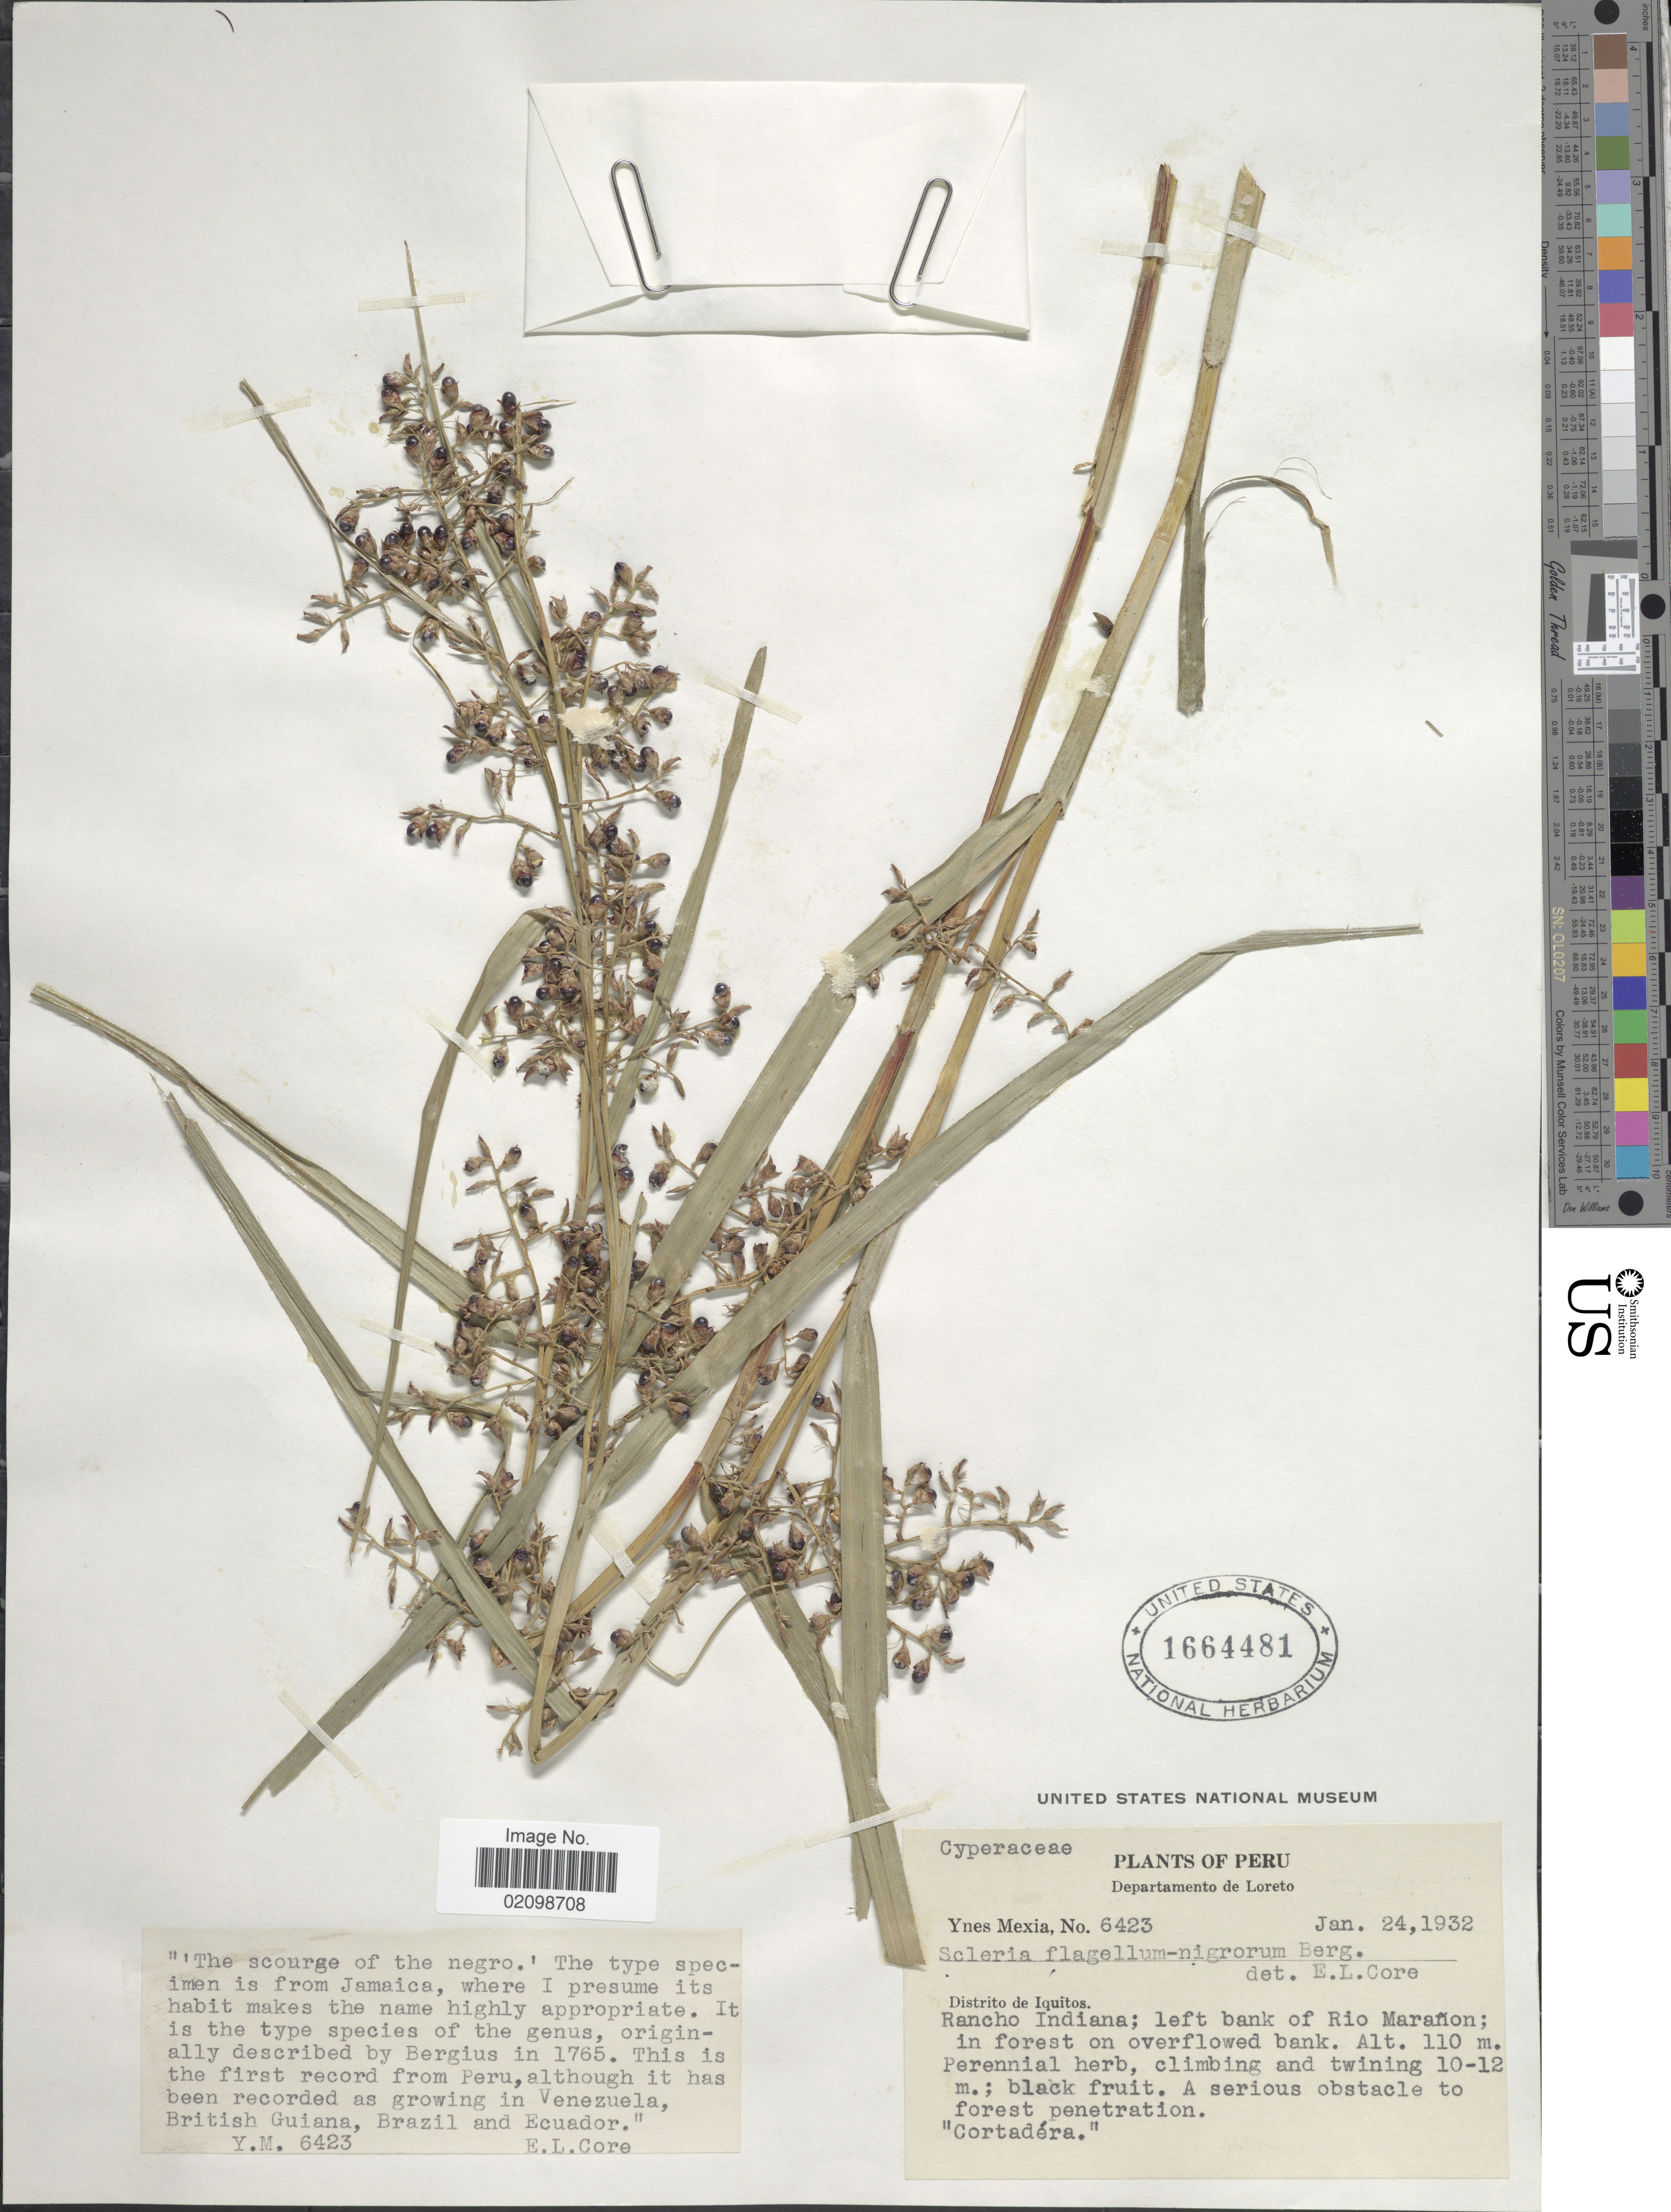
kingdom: Plantae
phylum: Tracheophyta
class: Liliopsida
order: Poales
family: Cyperaceae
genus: Scleria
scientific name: Scleria flagellum-nigrorum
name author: P.J. Bergius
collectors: Y. Mexia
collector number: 6423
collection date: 1932-01-24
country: Peru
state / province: Loreto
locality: Departamento de Loreto. Distrito de Iquitos. Rancho Indiana: left bank of Rio Maranon; in forst on overflowed bank.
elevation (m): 110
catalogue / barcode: US 1664481